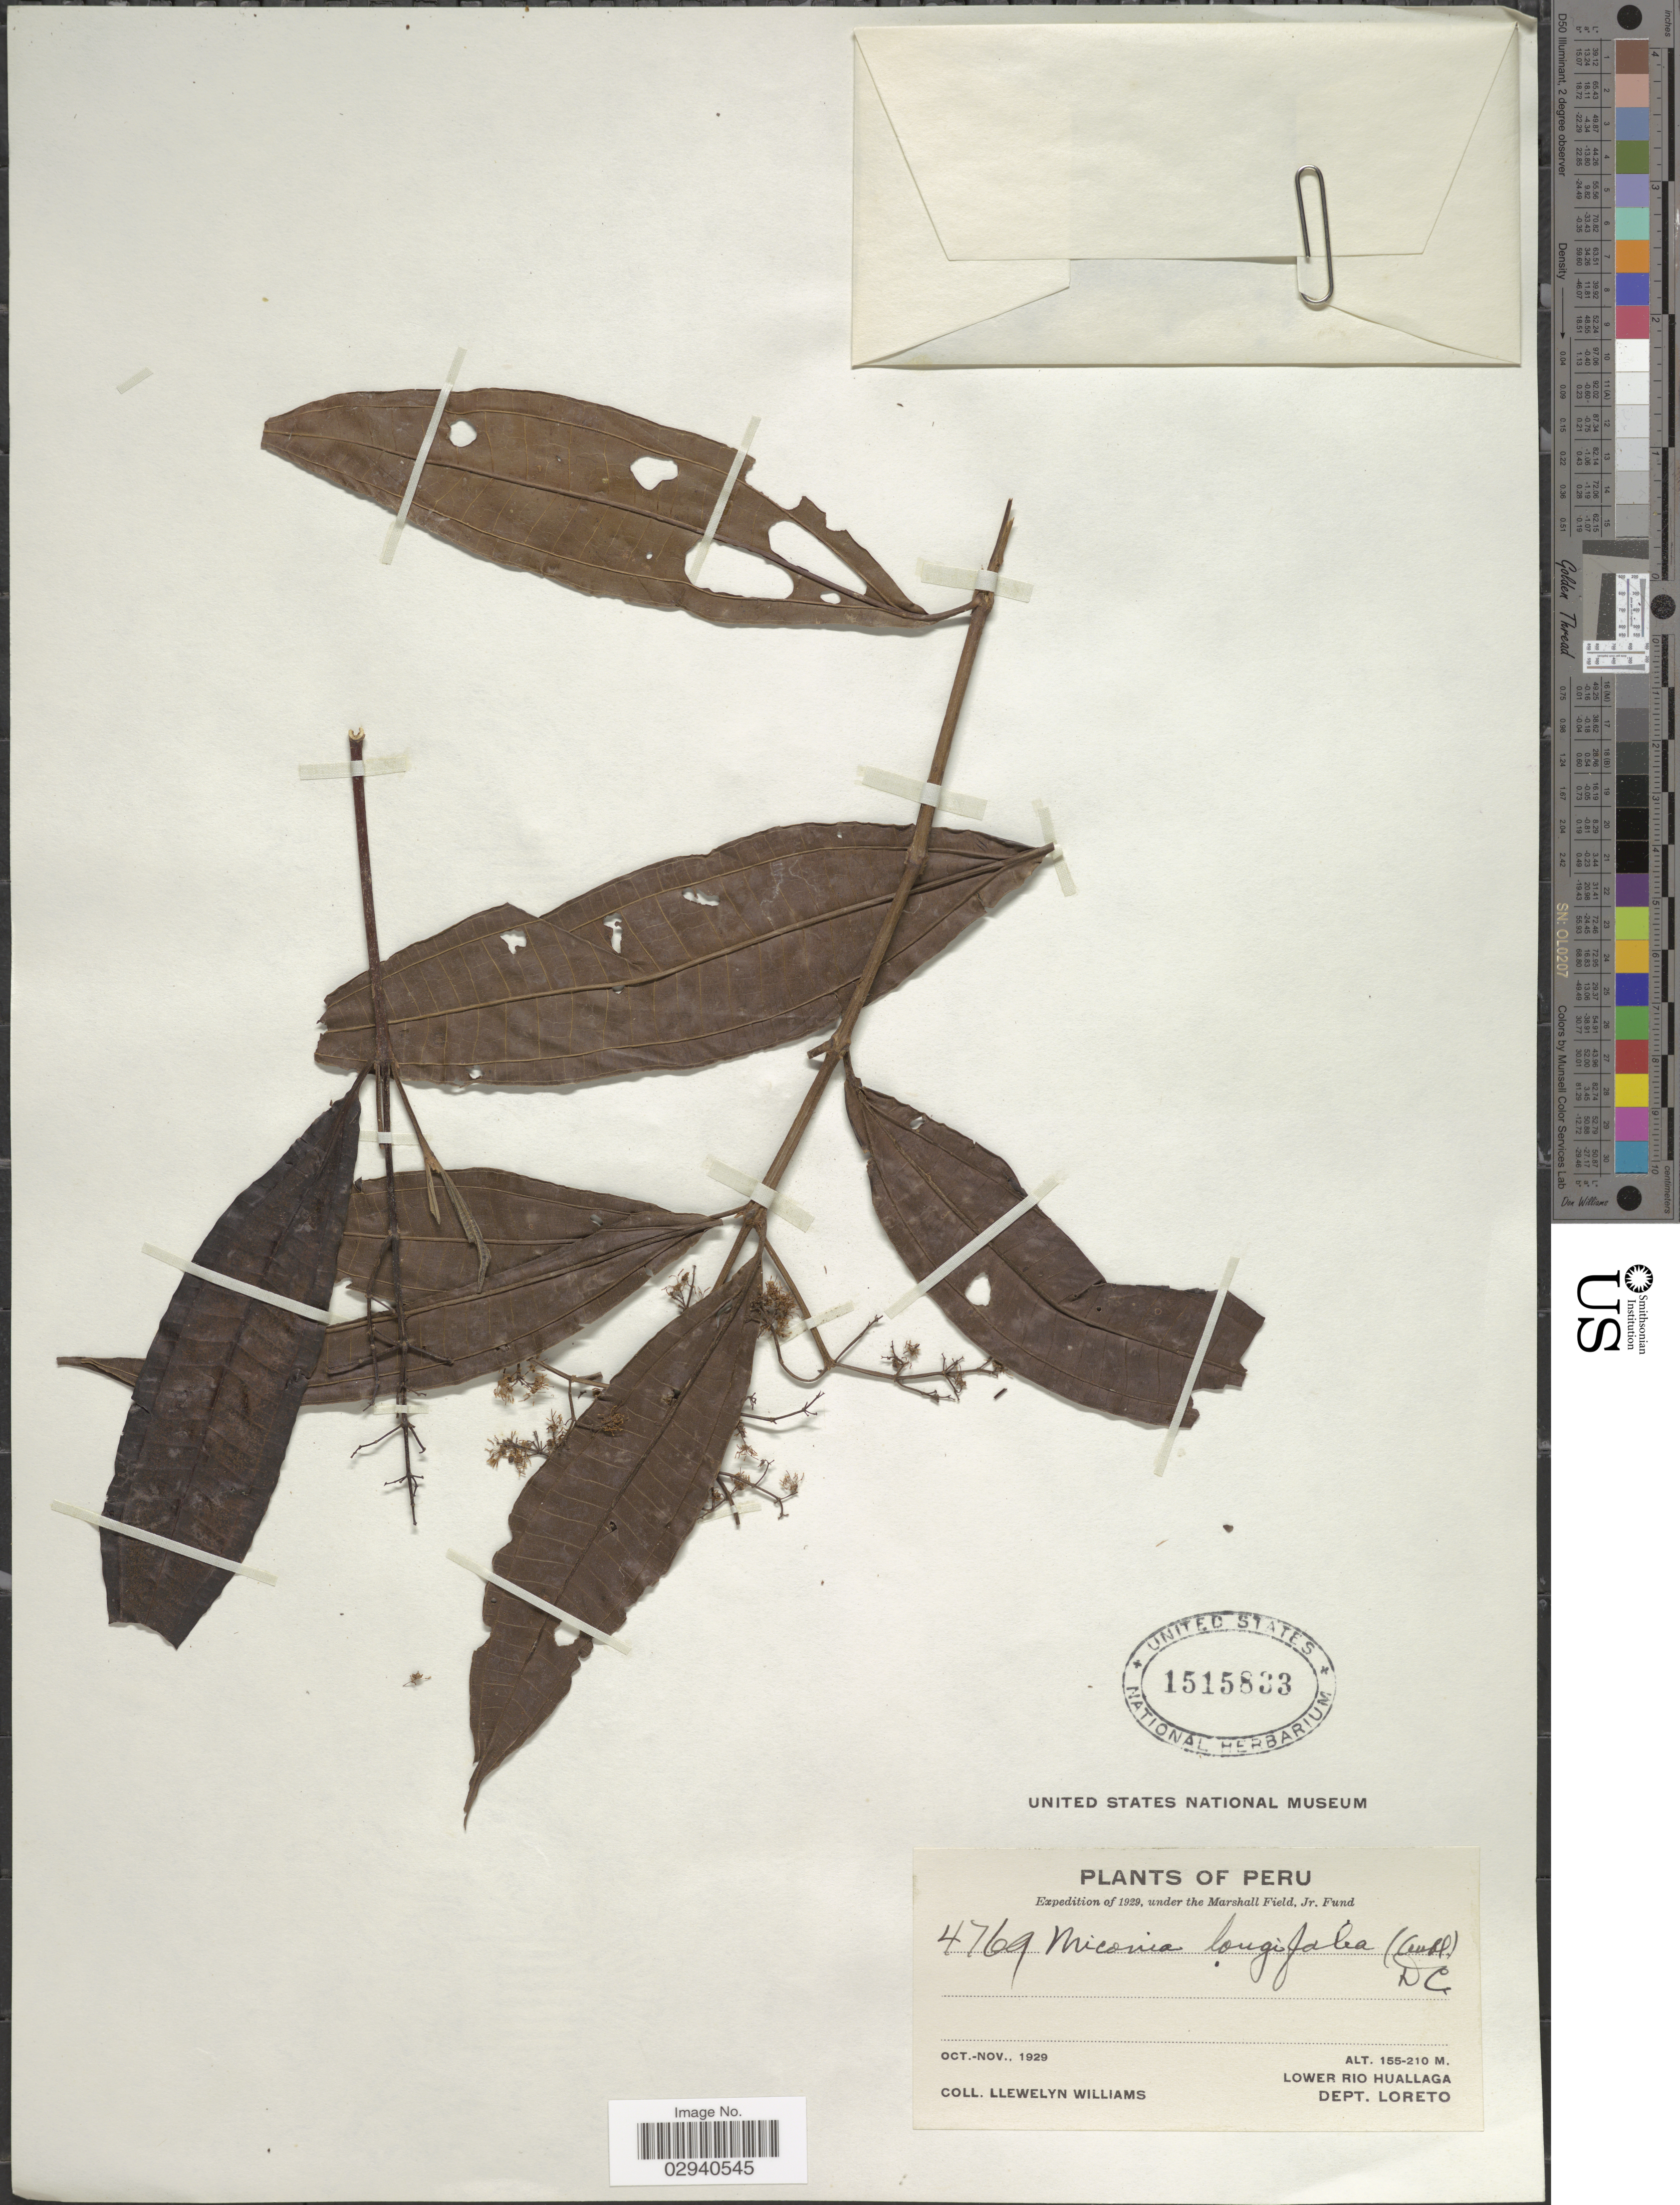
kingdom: Plantae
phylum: Tracheophyta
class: Magnoliopsida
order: Myrtales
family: Melastomataceae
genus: Miconia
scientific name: Miconia longifolia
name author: (Aubl.) DC.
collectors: Ll. Williams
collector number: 4769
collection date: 1929-10/1929-11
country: Peru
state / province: Loreto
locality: Lower Rio Huallaga. Dept. Loreto.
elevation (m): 155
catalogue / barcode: US 1515833